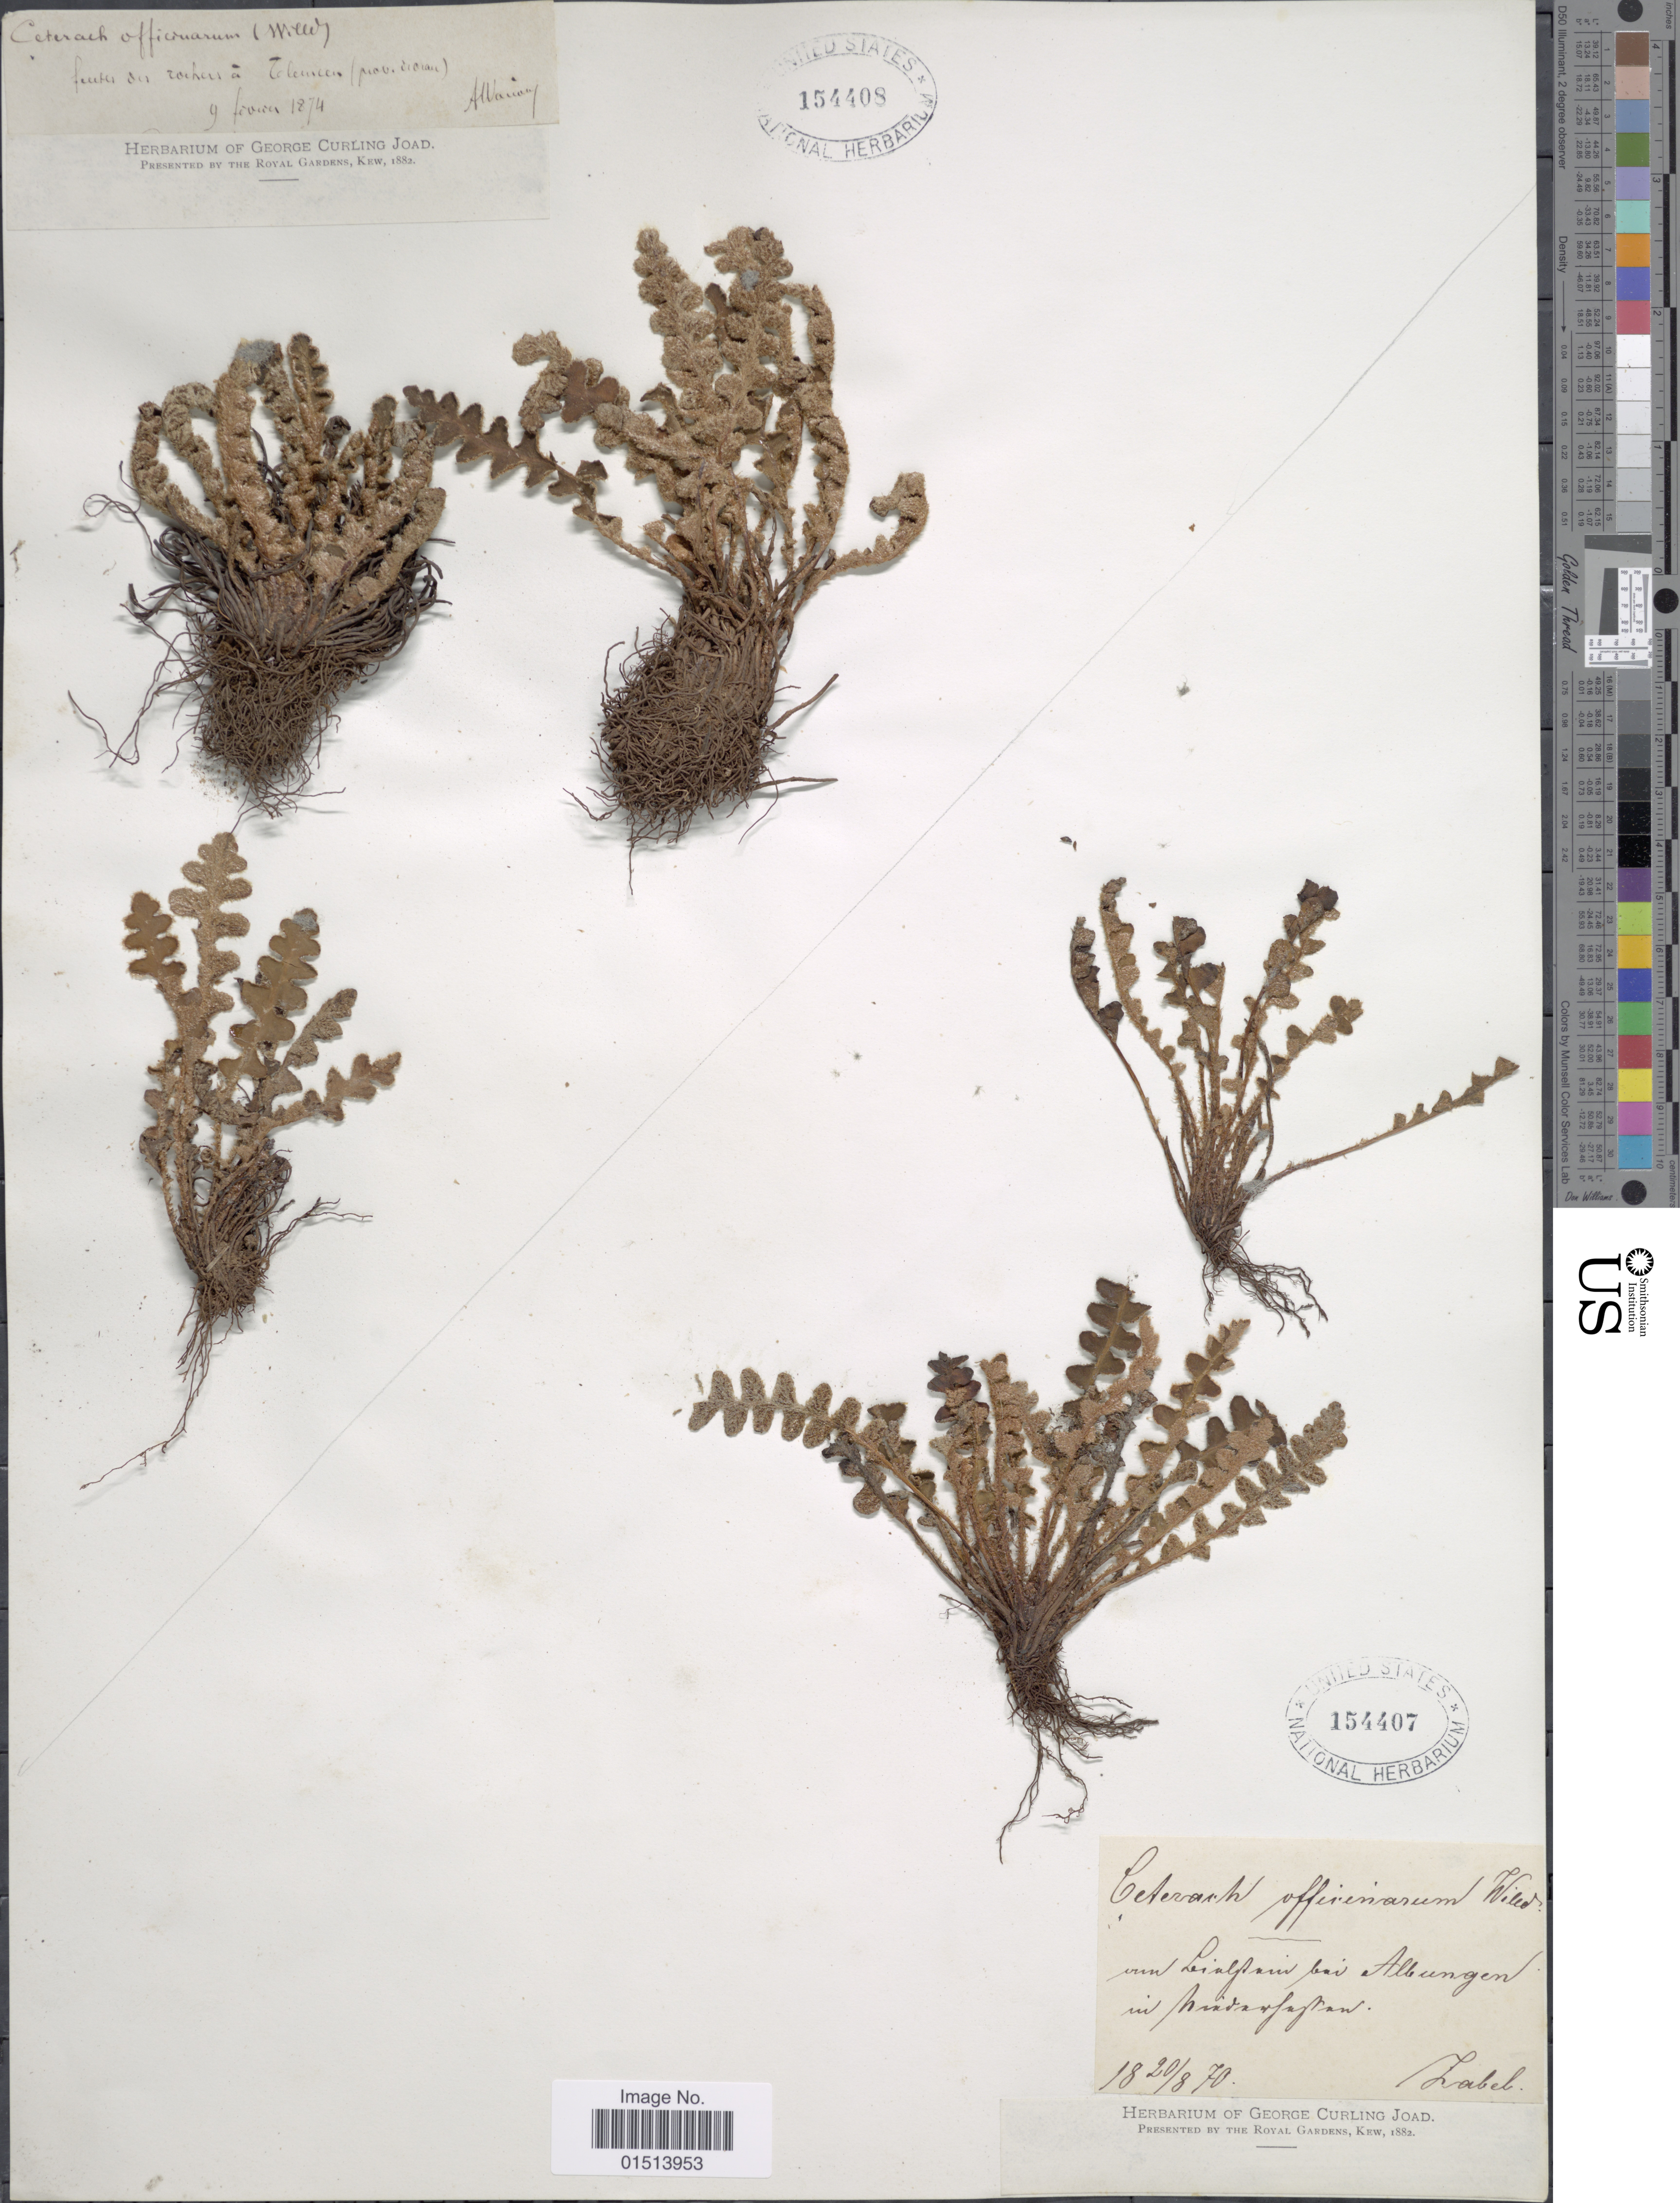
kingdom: Plantae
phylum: Tracheophyta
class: Polypodiopsida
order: Polypodiales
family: Aspleniaceae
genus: Asplenium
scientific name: Asplenium officinarum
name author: DC.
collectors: H. Zabel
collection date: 1870-08-20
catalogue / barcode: US 154407